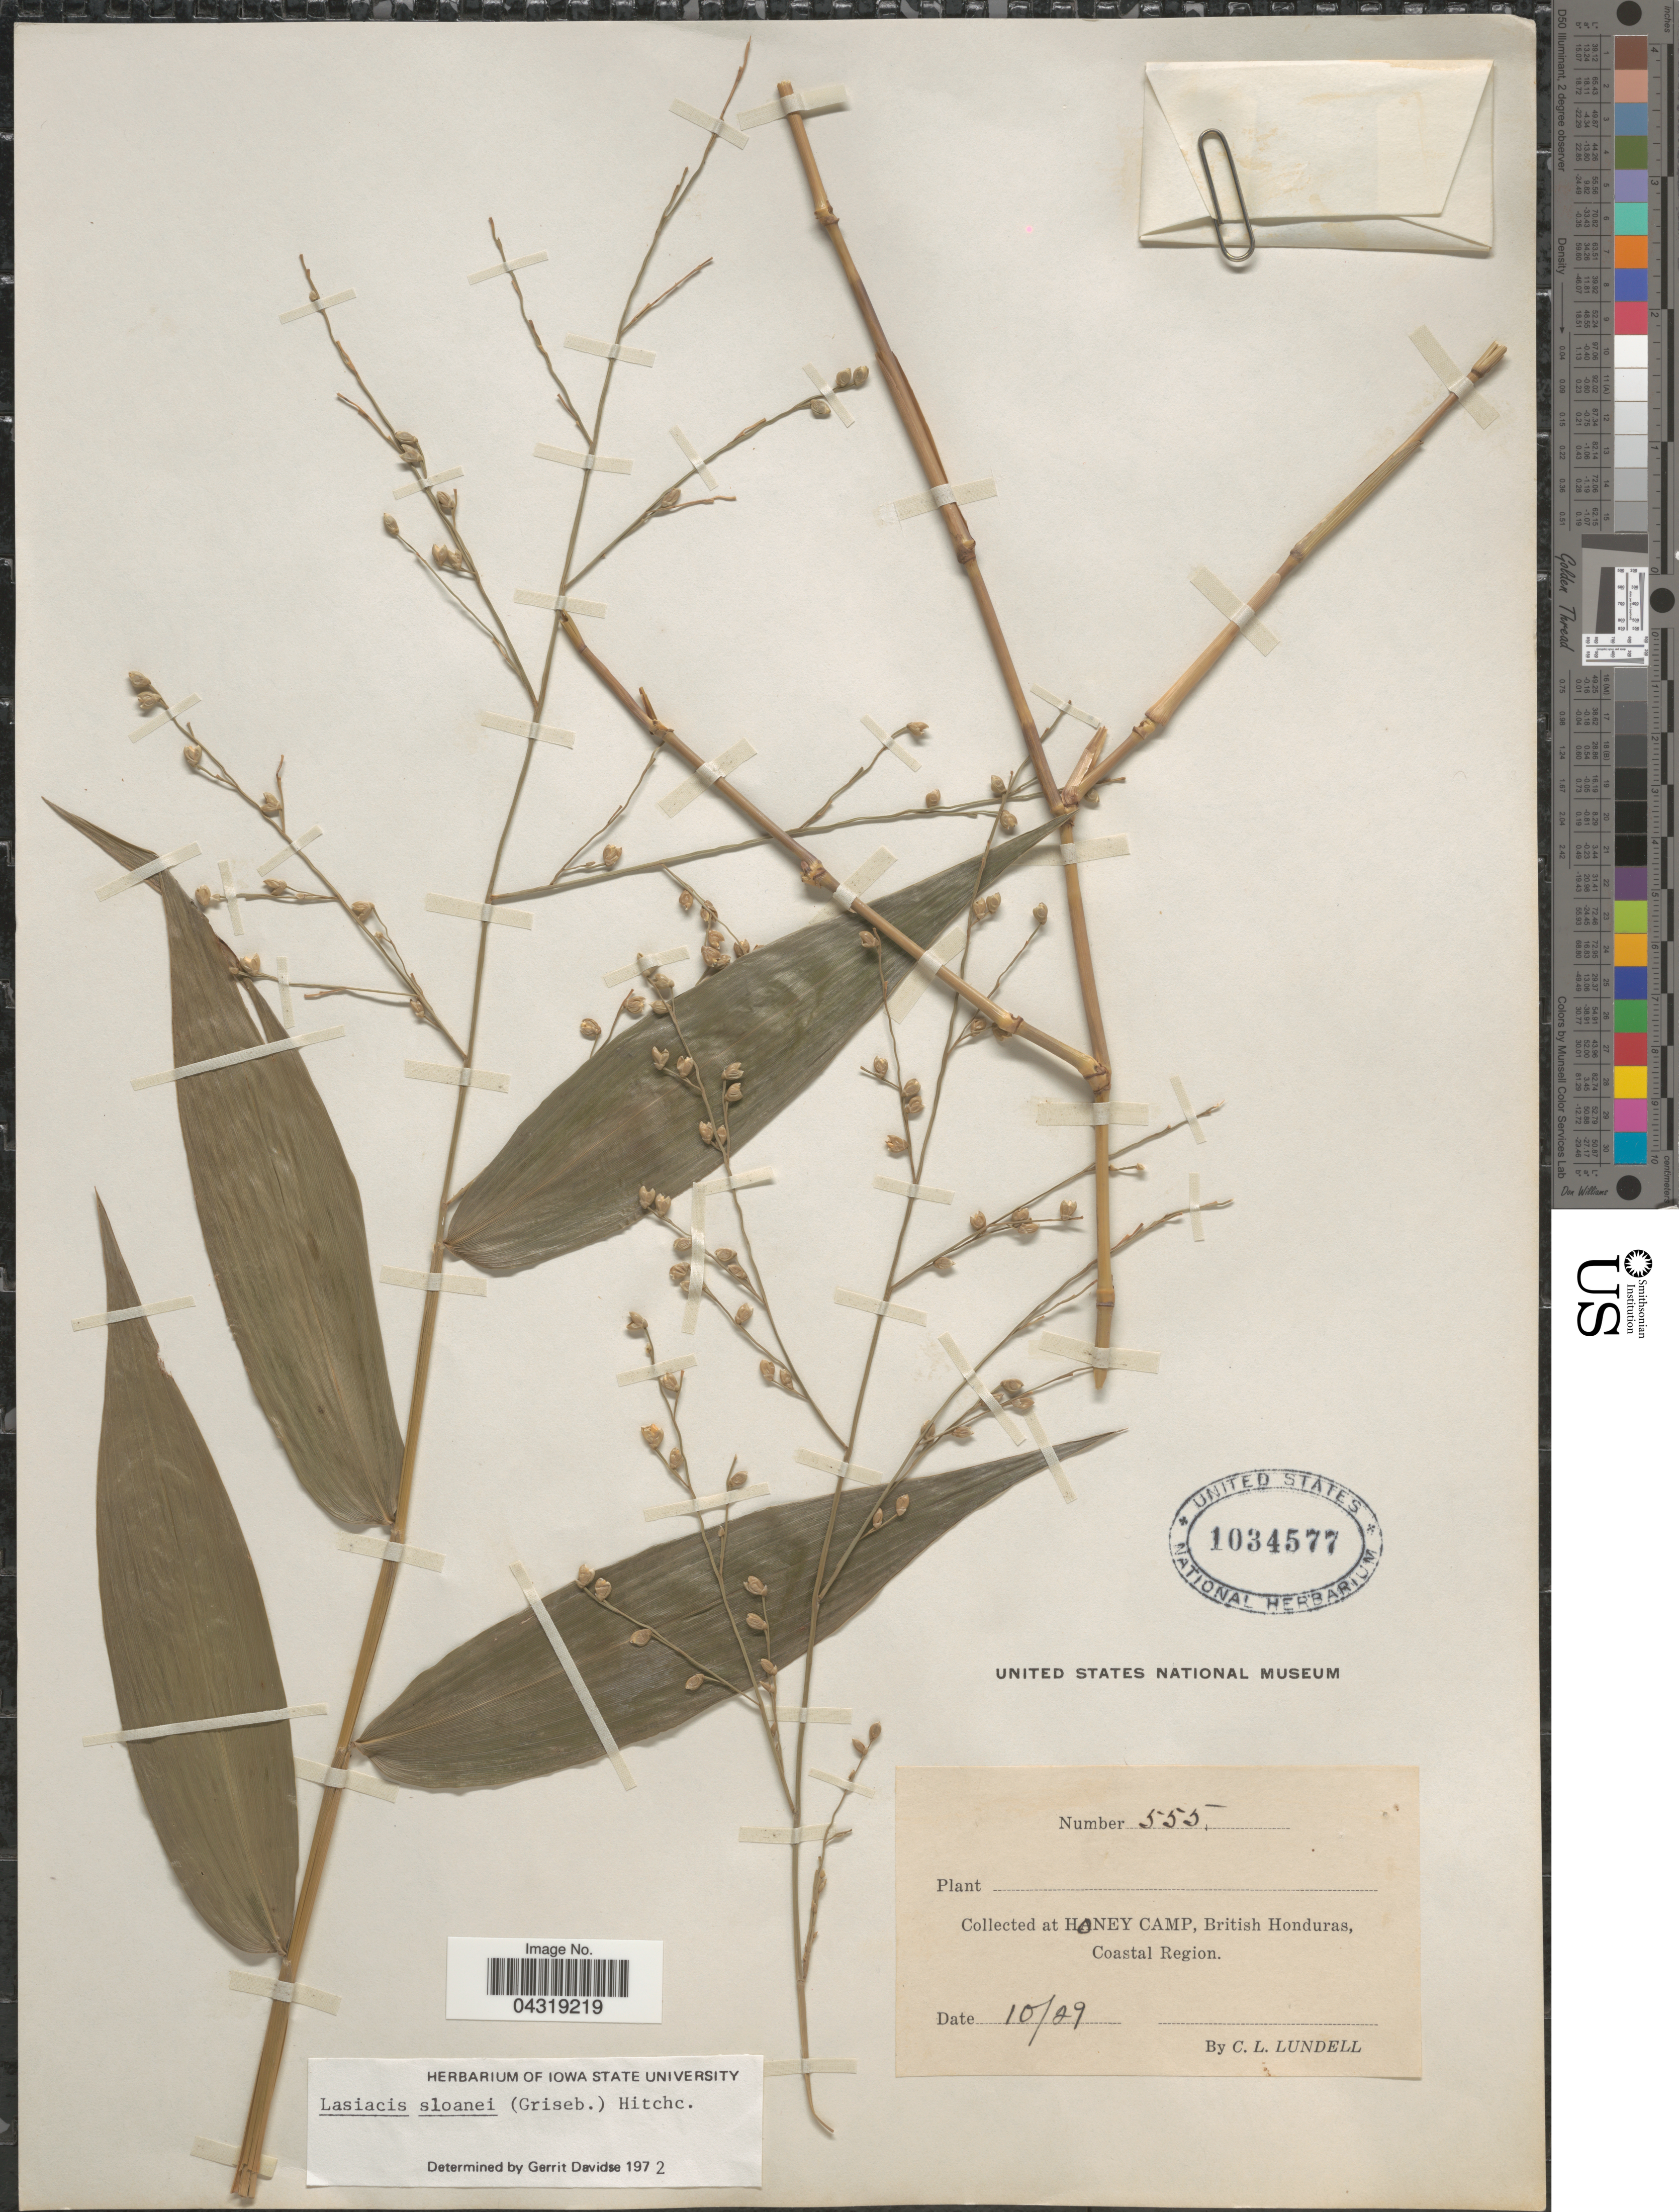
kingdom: Plantae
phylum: Tracheophyta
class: Liliopsida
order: Poales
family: Poaceae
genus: Lasiacis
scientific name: Lasiacis sloanei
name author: (Griseb.) Hitchc.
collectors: C. L. Lundell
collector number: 555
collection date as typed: Transcribed d/m/y: /10/29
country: Belize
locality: Honey Camp, British Honduras, Coastal Region.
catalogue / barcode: US 1034577